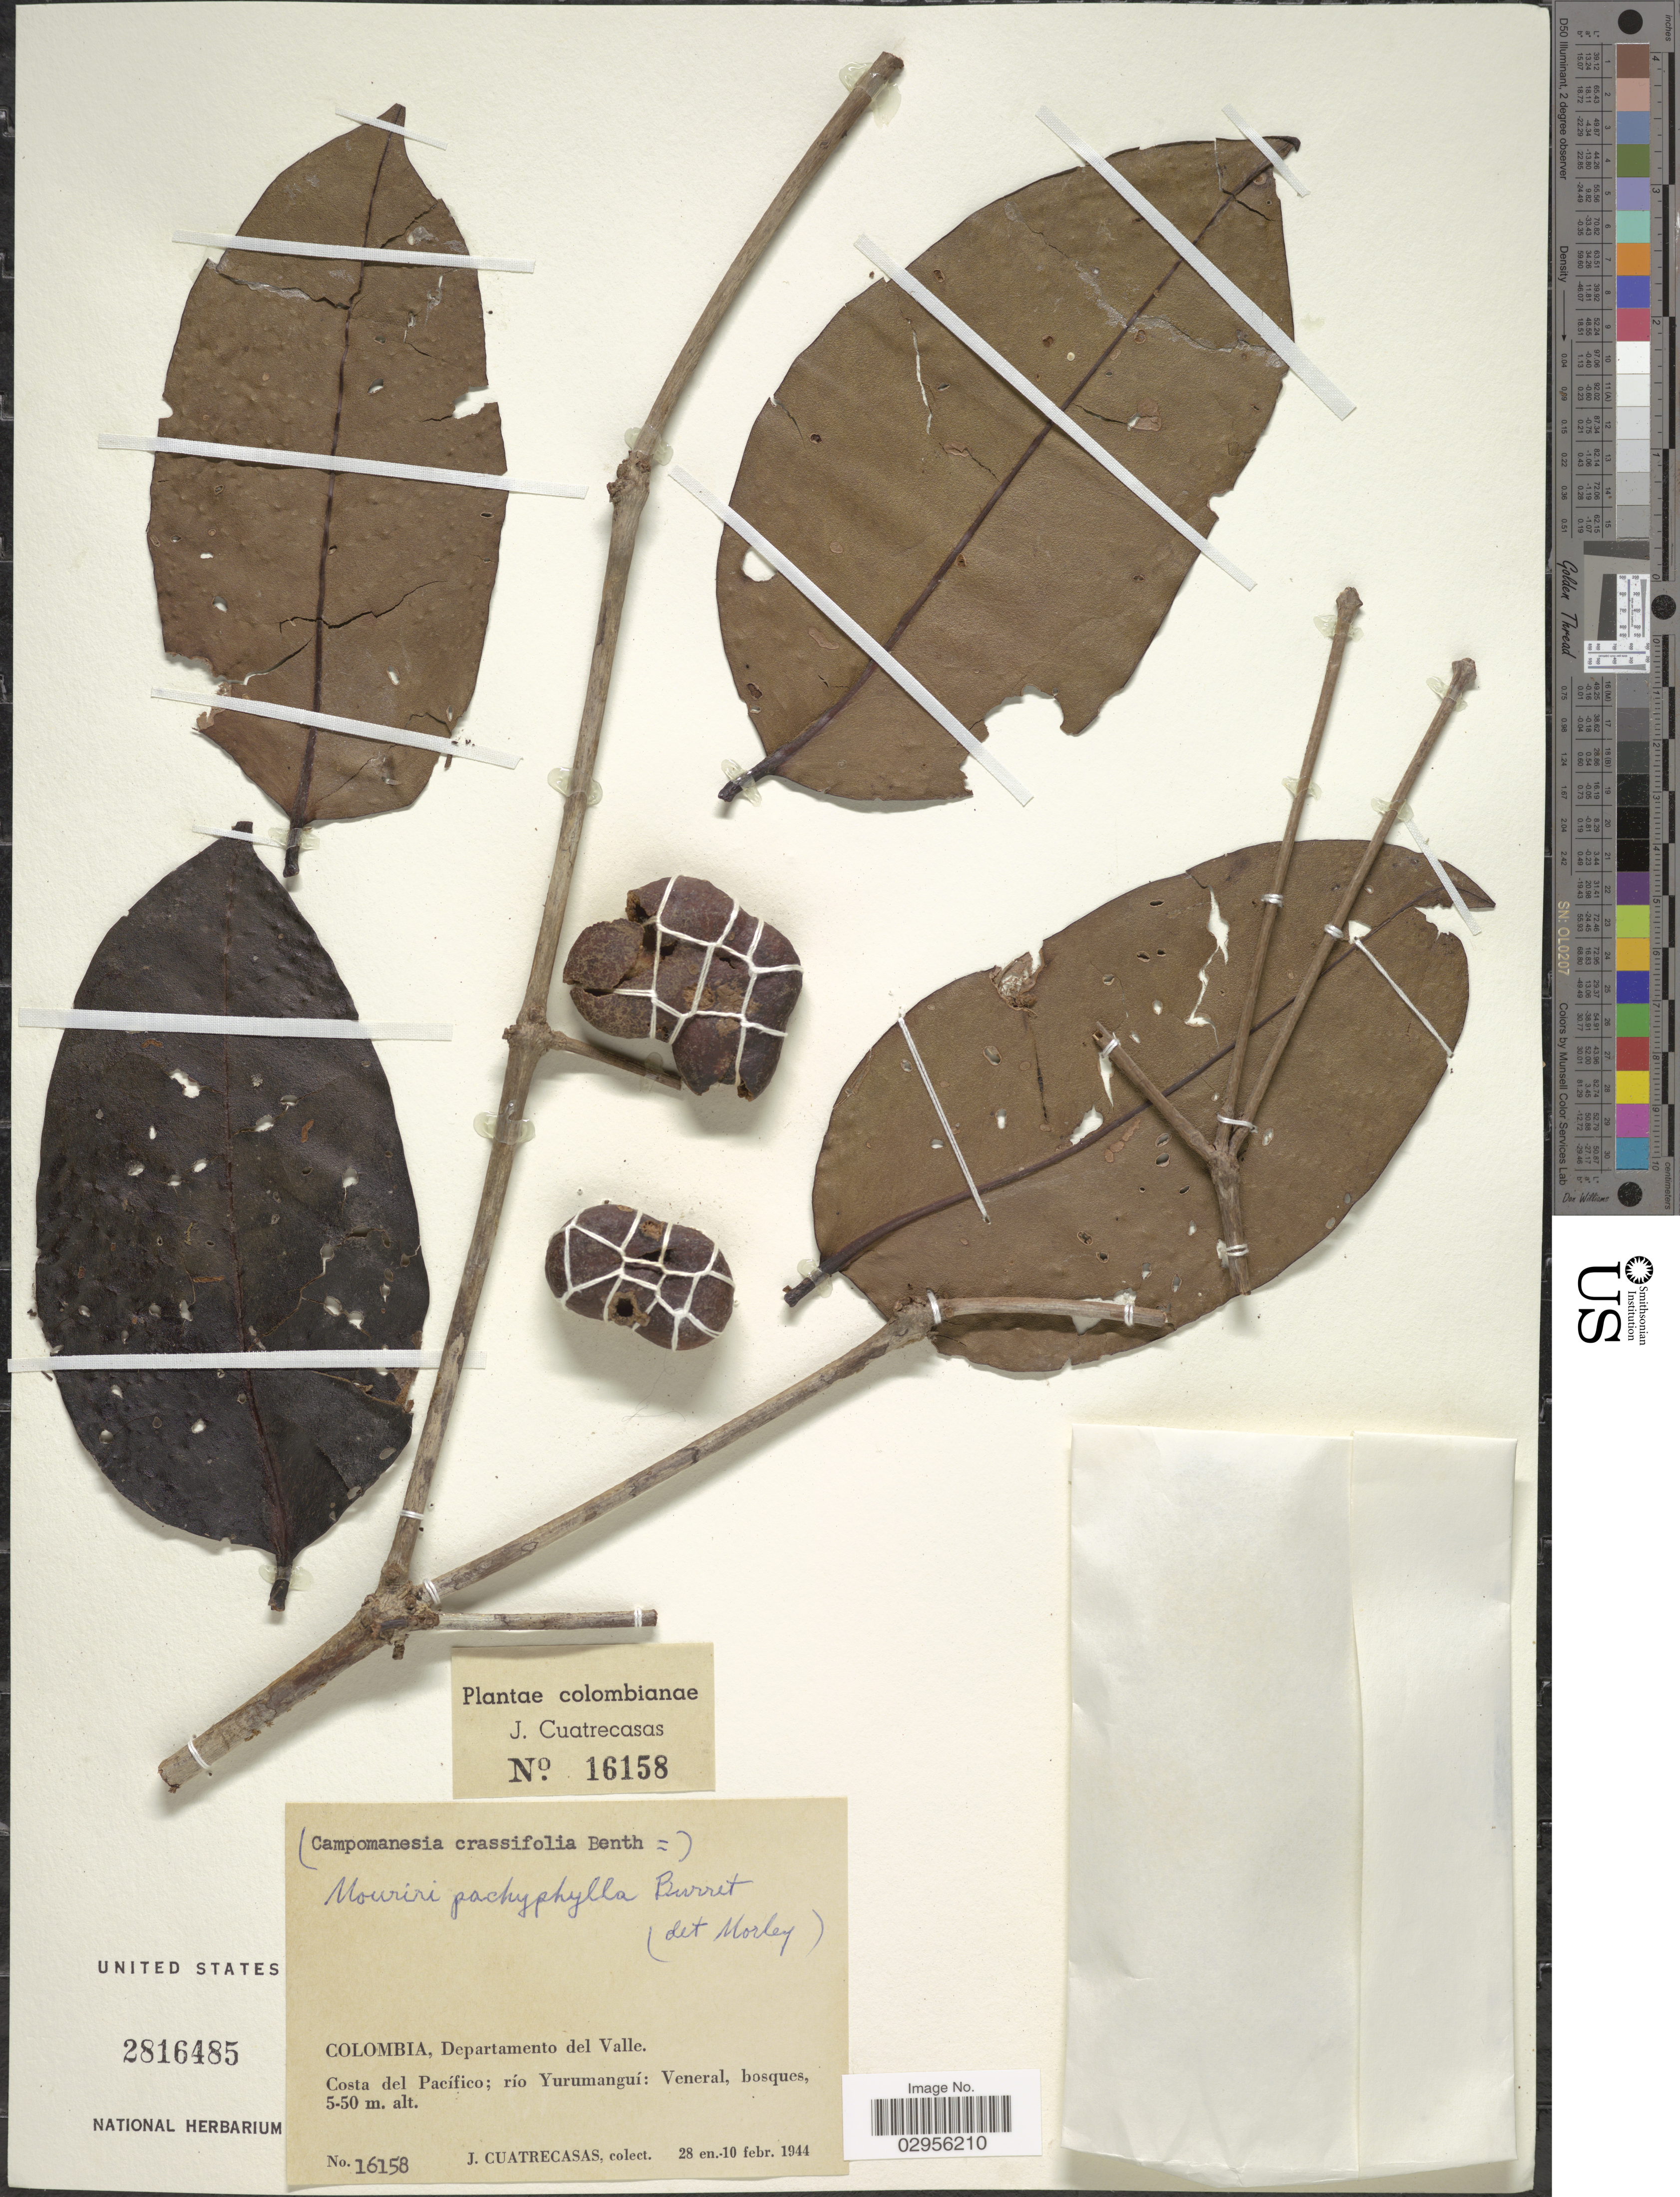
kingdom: Plantae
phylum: Tracheophyta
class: Magnoliopsida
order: Myrtales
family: Melastomataceae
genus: Mouriri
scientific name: Mouriri pachyphylla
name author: Burret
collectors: J. Cuatrecasas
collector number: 16158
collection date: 1944-01-28/1944-02-10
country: Colombia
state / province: Valle del Cauca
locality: Departamento del Valle. Costa del Pacífico; río Yurumanguí.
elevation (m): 5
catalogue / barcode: US 2816485